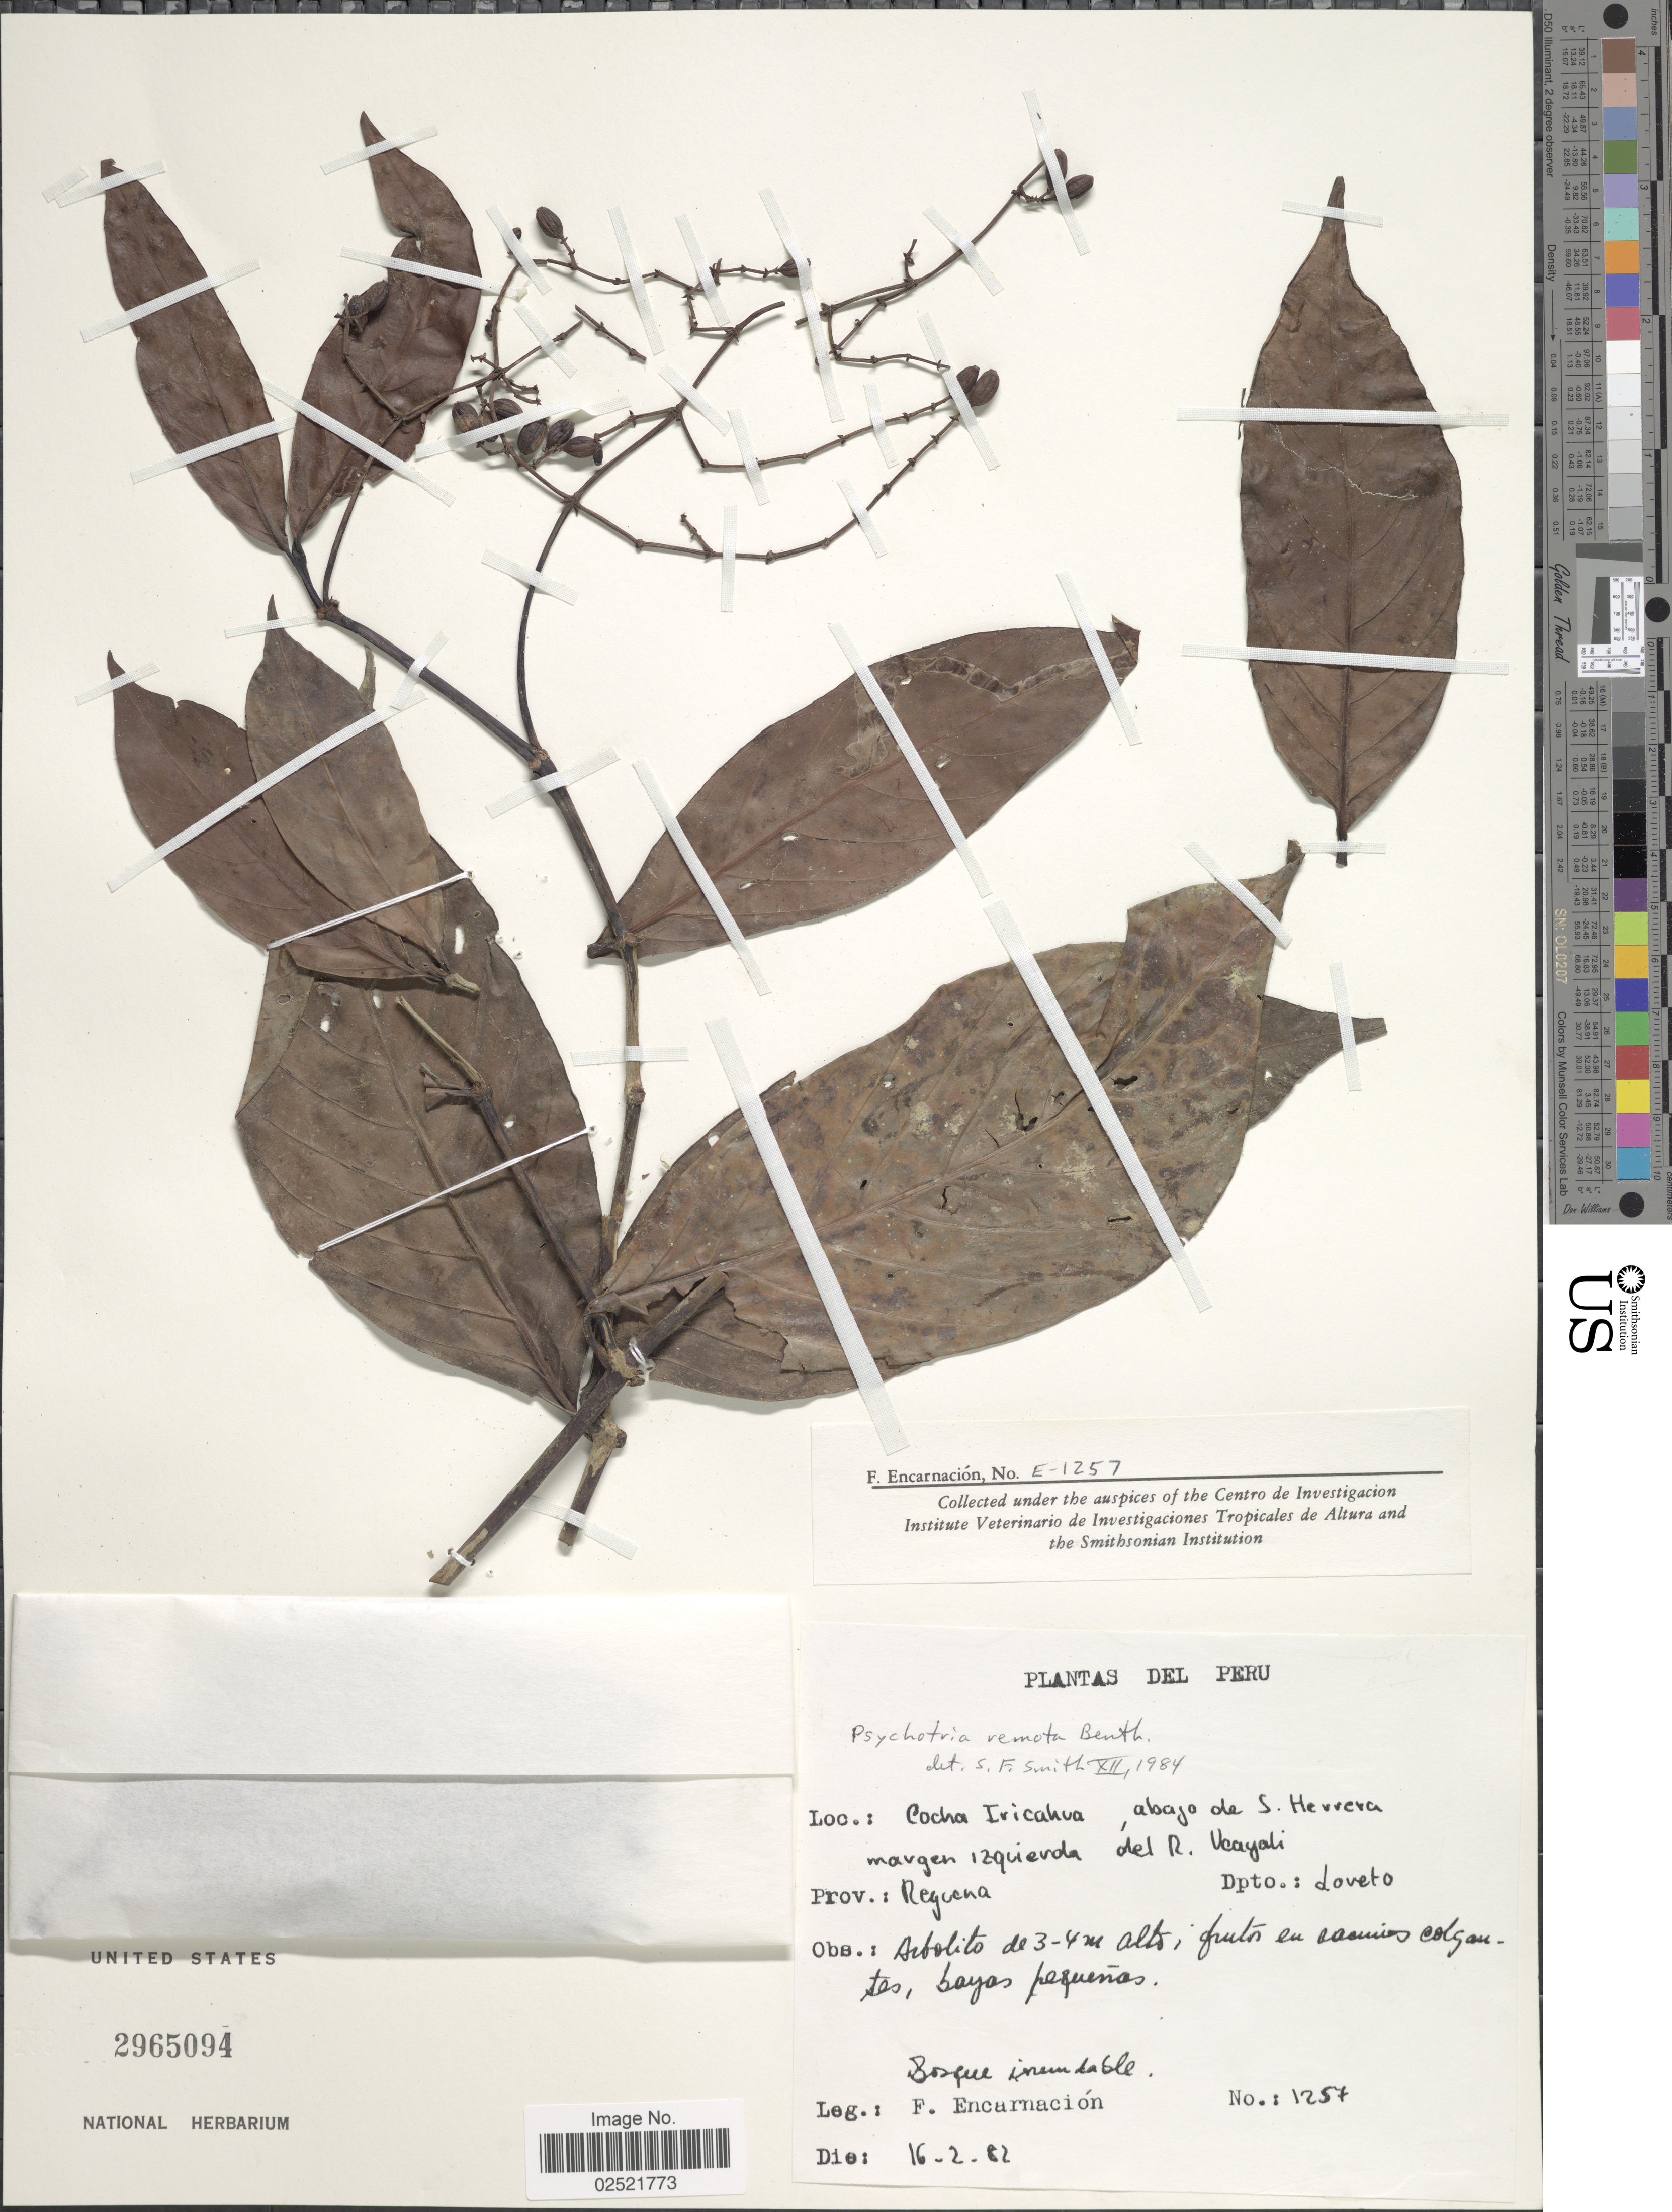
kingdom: Plantae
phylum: Tracheophyta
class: Magnoliopsida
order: Gentianales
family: Rubiaceae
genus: Psychotria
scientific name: Psychotria remota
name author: Benth.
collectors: F. Encarnación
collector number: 1257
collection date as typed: Transcribed d/m/y: 16/2/82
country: Peru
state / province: Loreto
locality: Cocha Iricahua, abajo de S. Herrera margen izquierda del R. Ucayali, Prov. Requena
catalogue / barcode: US 2965094